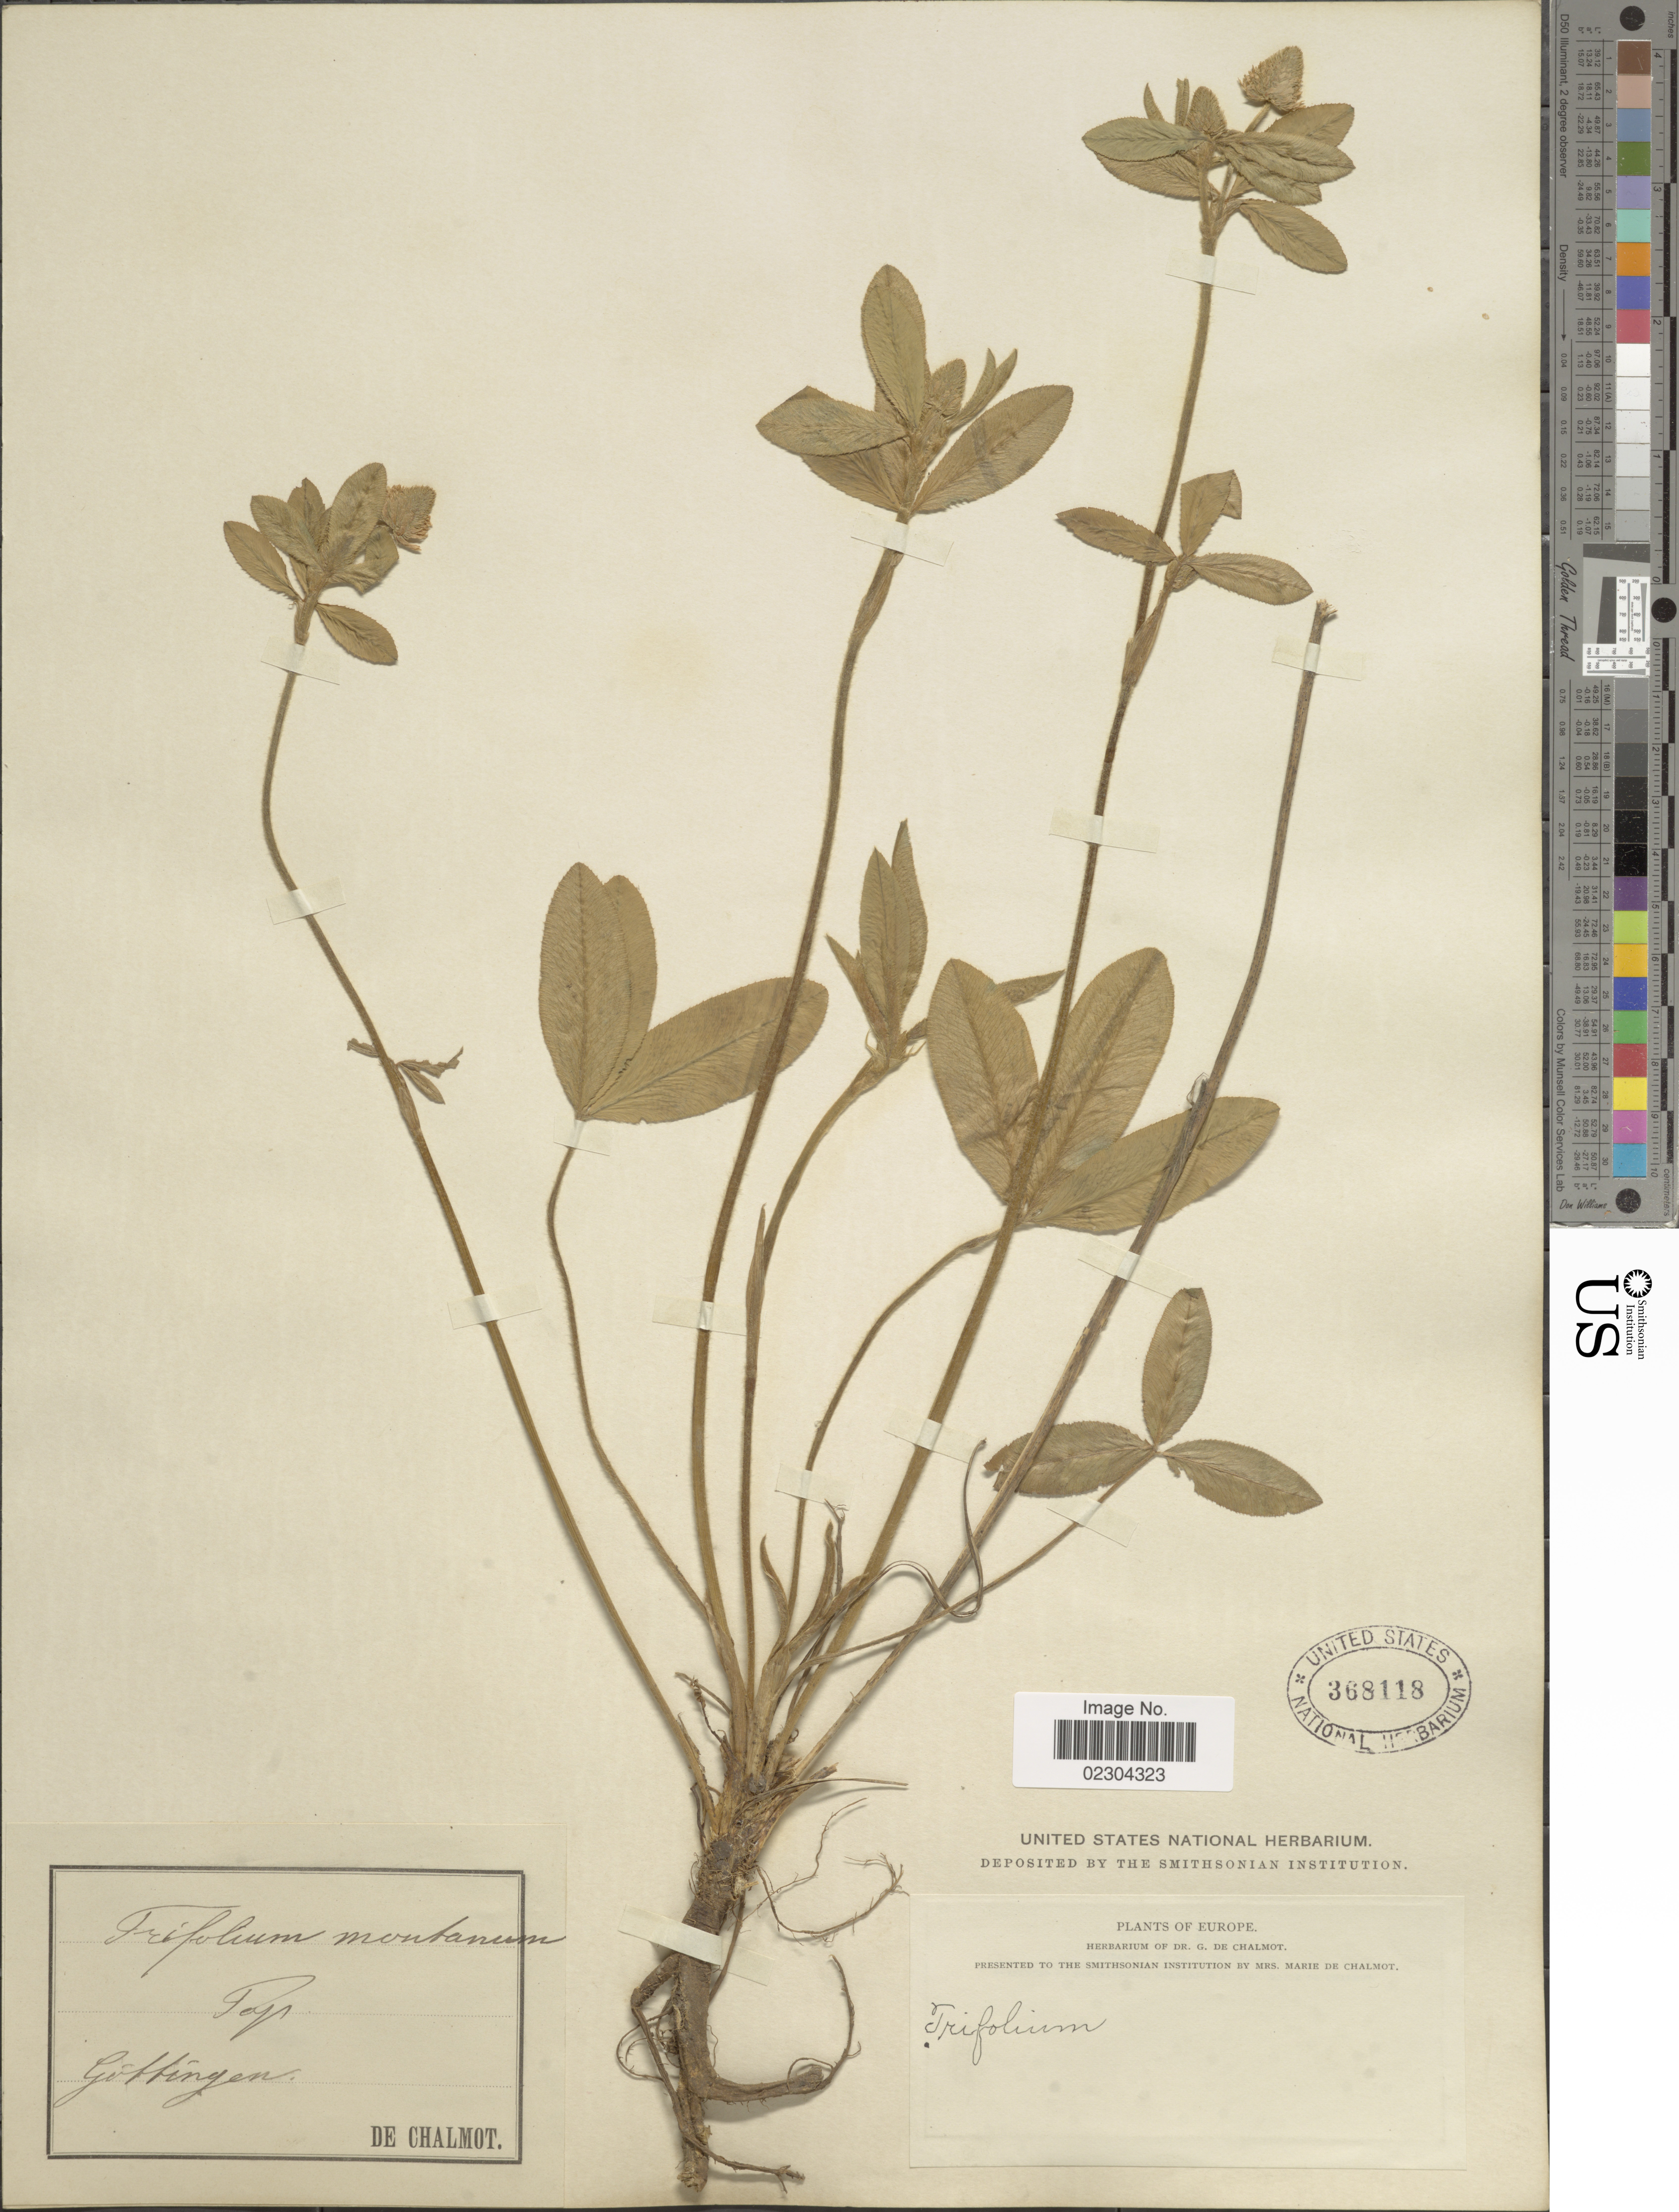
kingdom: Plantae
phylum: Tracheophyta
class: Magnoliopsida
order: Fabales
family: Fabaceae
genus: Trifolium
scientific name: Trifolium montanum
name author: L.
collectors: G. de Chalmot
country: Germany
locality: Gottingen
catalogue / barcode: US 368118